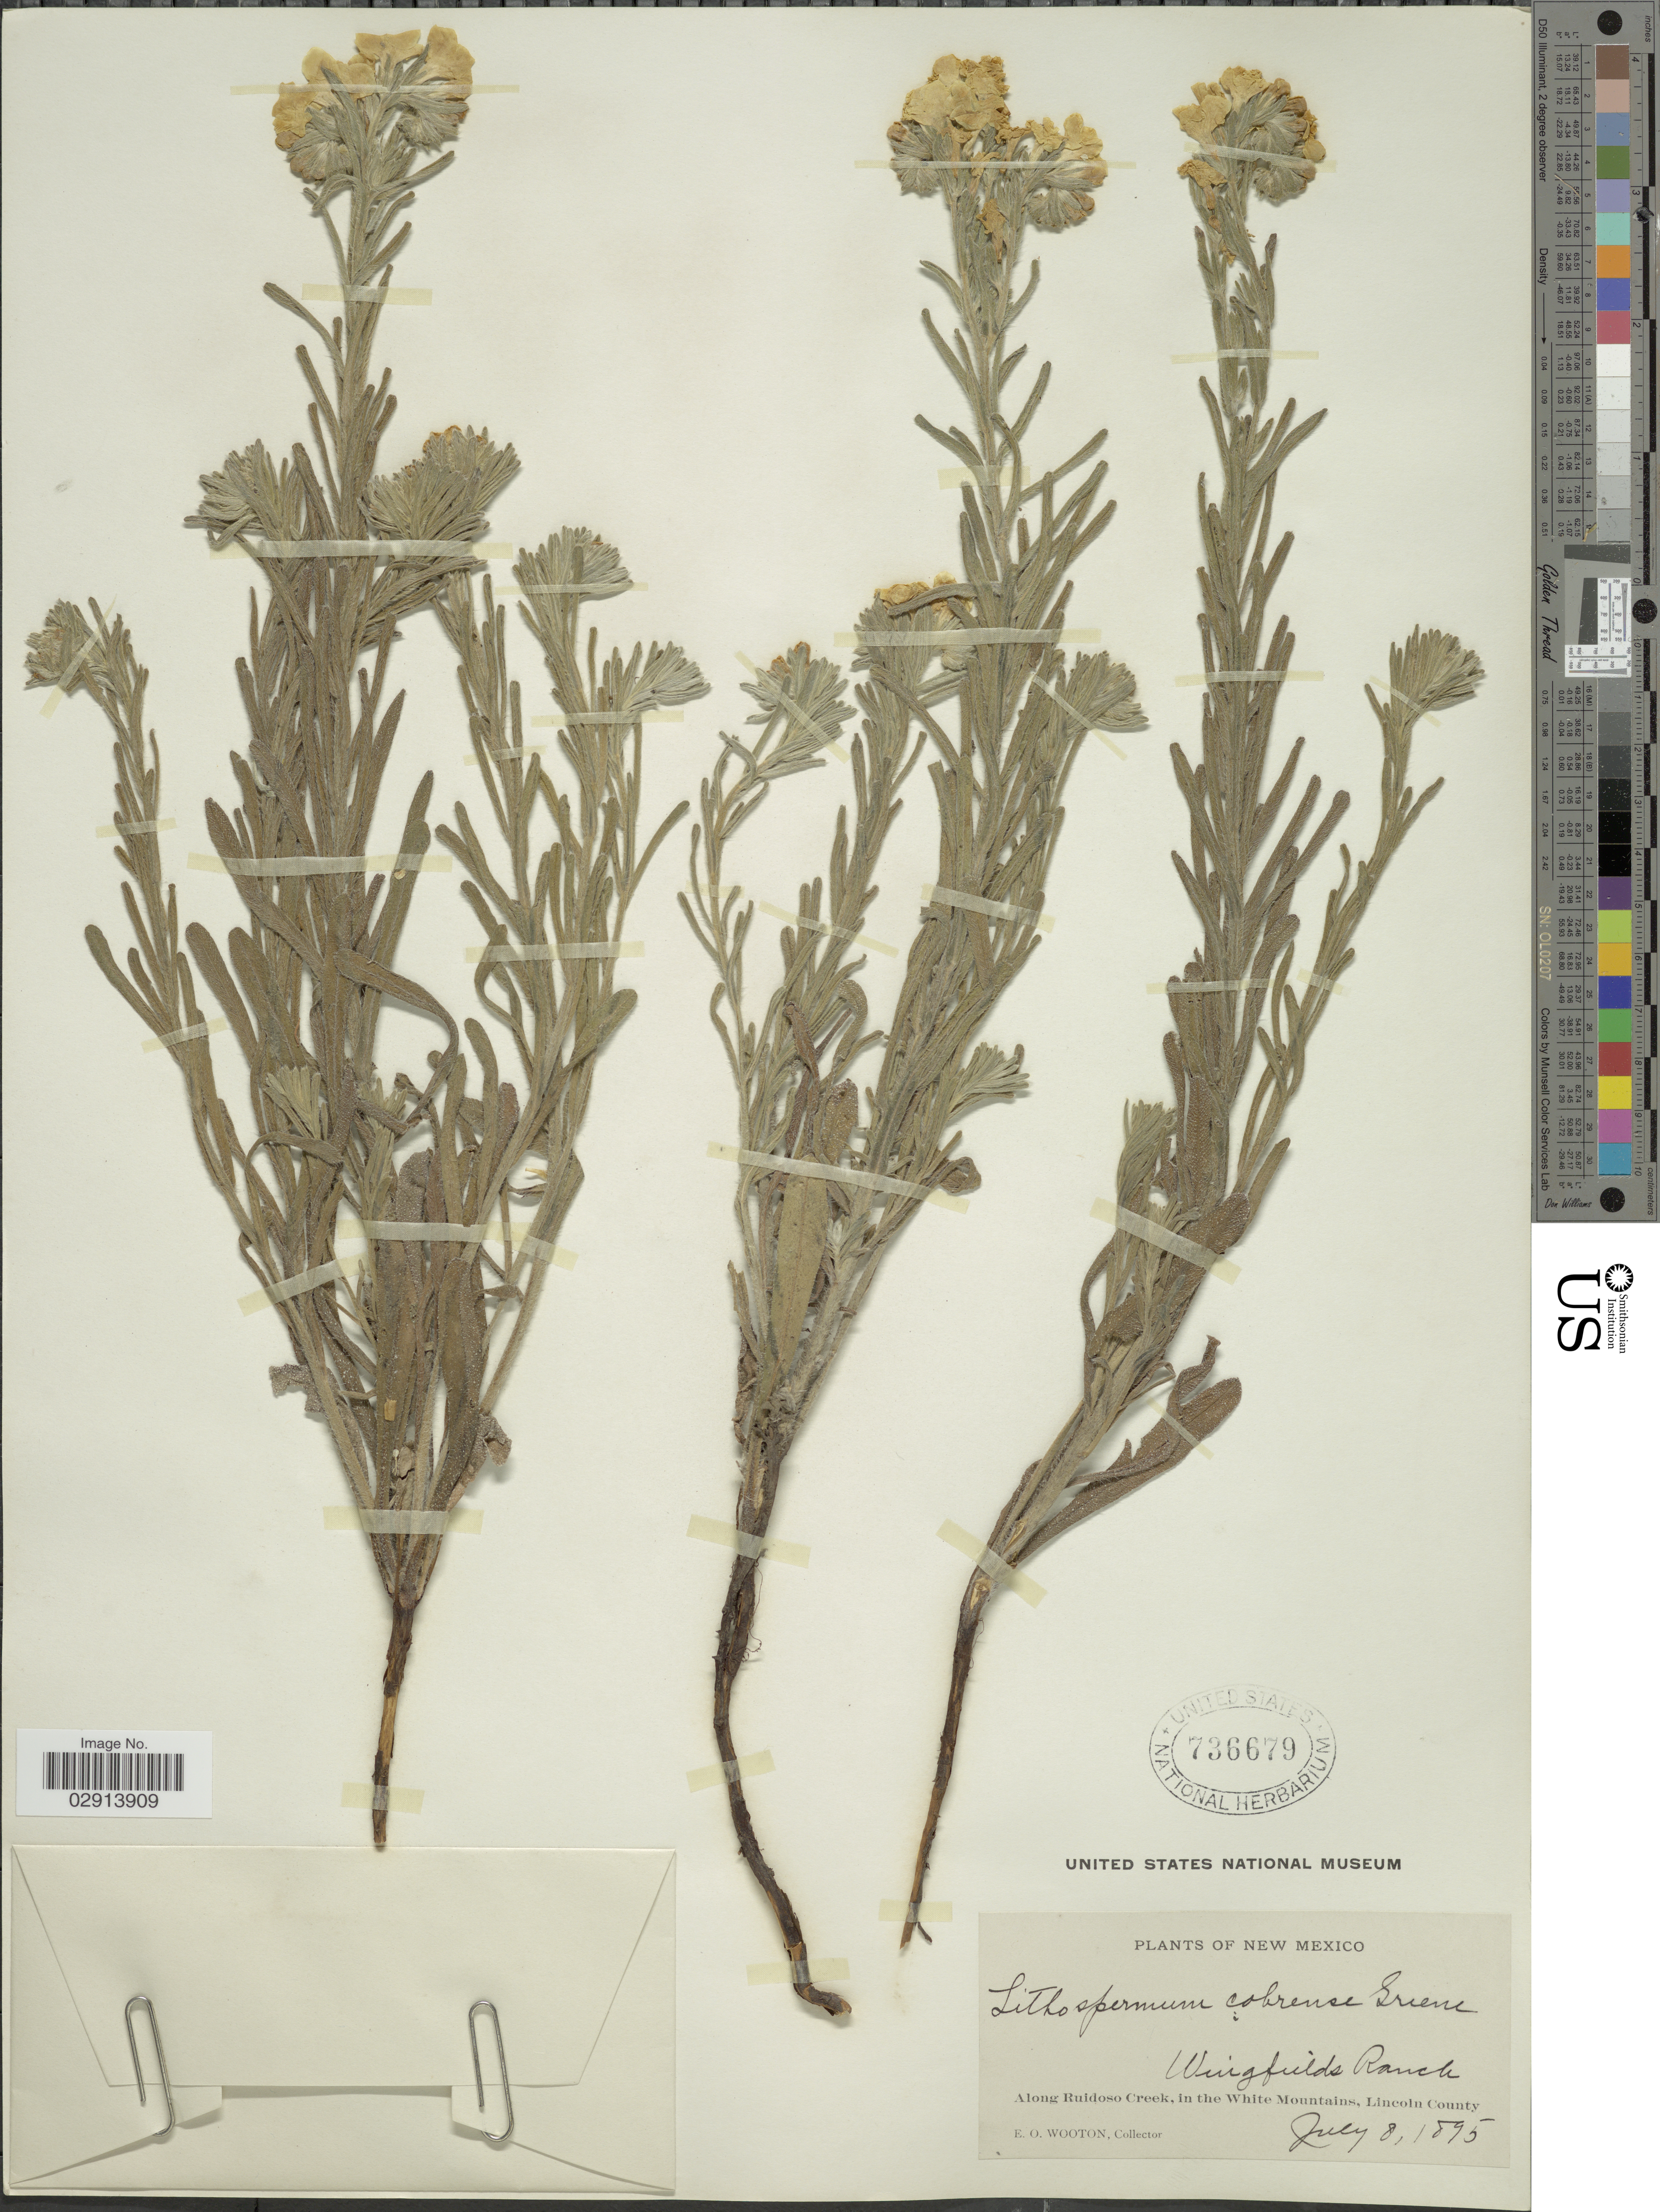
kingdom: Plantae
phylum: Tracheophyta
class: Magnoliopsida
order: Boraginales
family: Boraginaceae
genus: Lithospermum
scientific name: Lithospermum cobrense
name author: Greene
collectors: E. O. Wooton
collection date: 1895-07-08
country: United States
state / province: New Mexico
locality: Wingfields Ranch. Along Ruidoso Creek, in the White Mountains, Lincoln County.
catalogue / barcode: US 736679